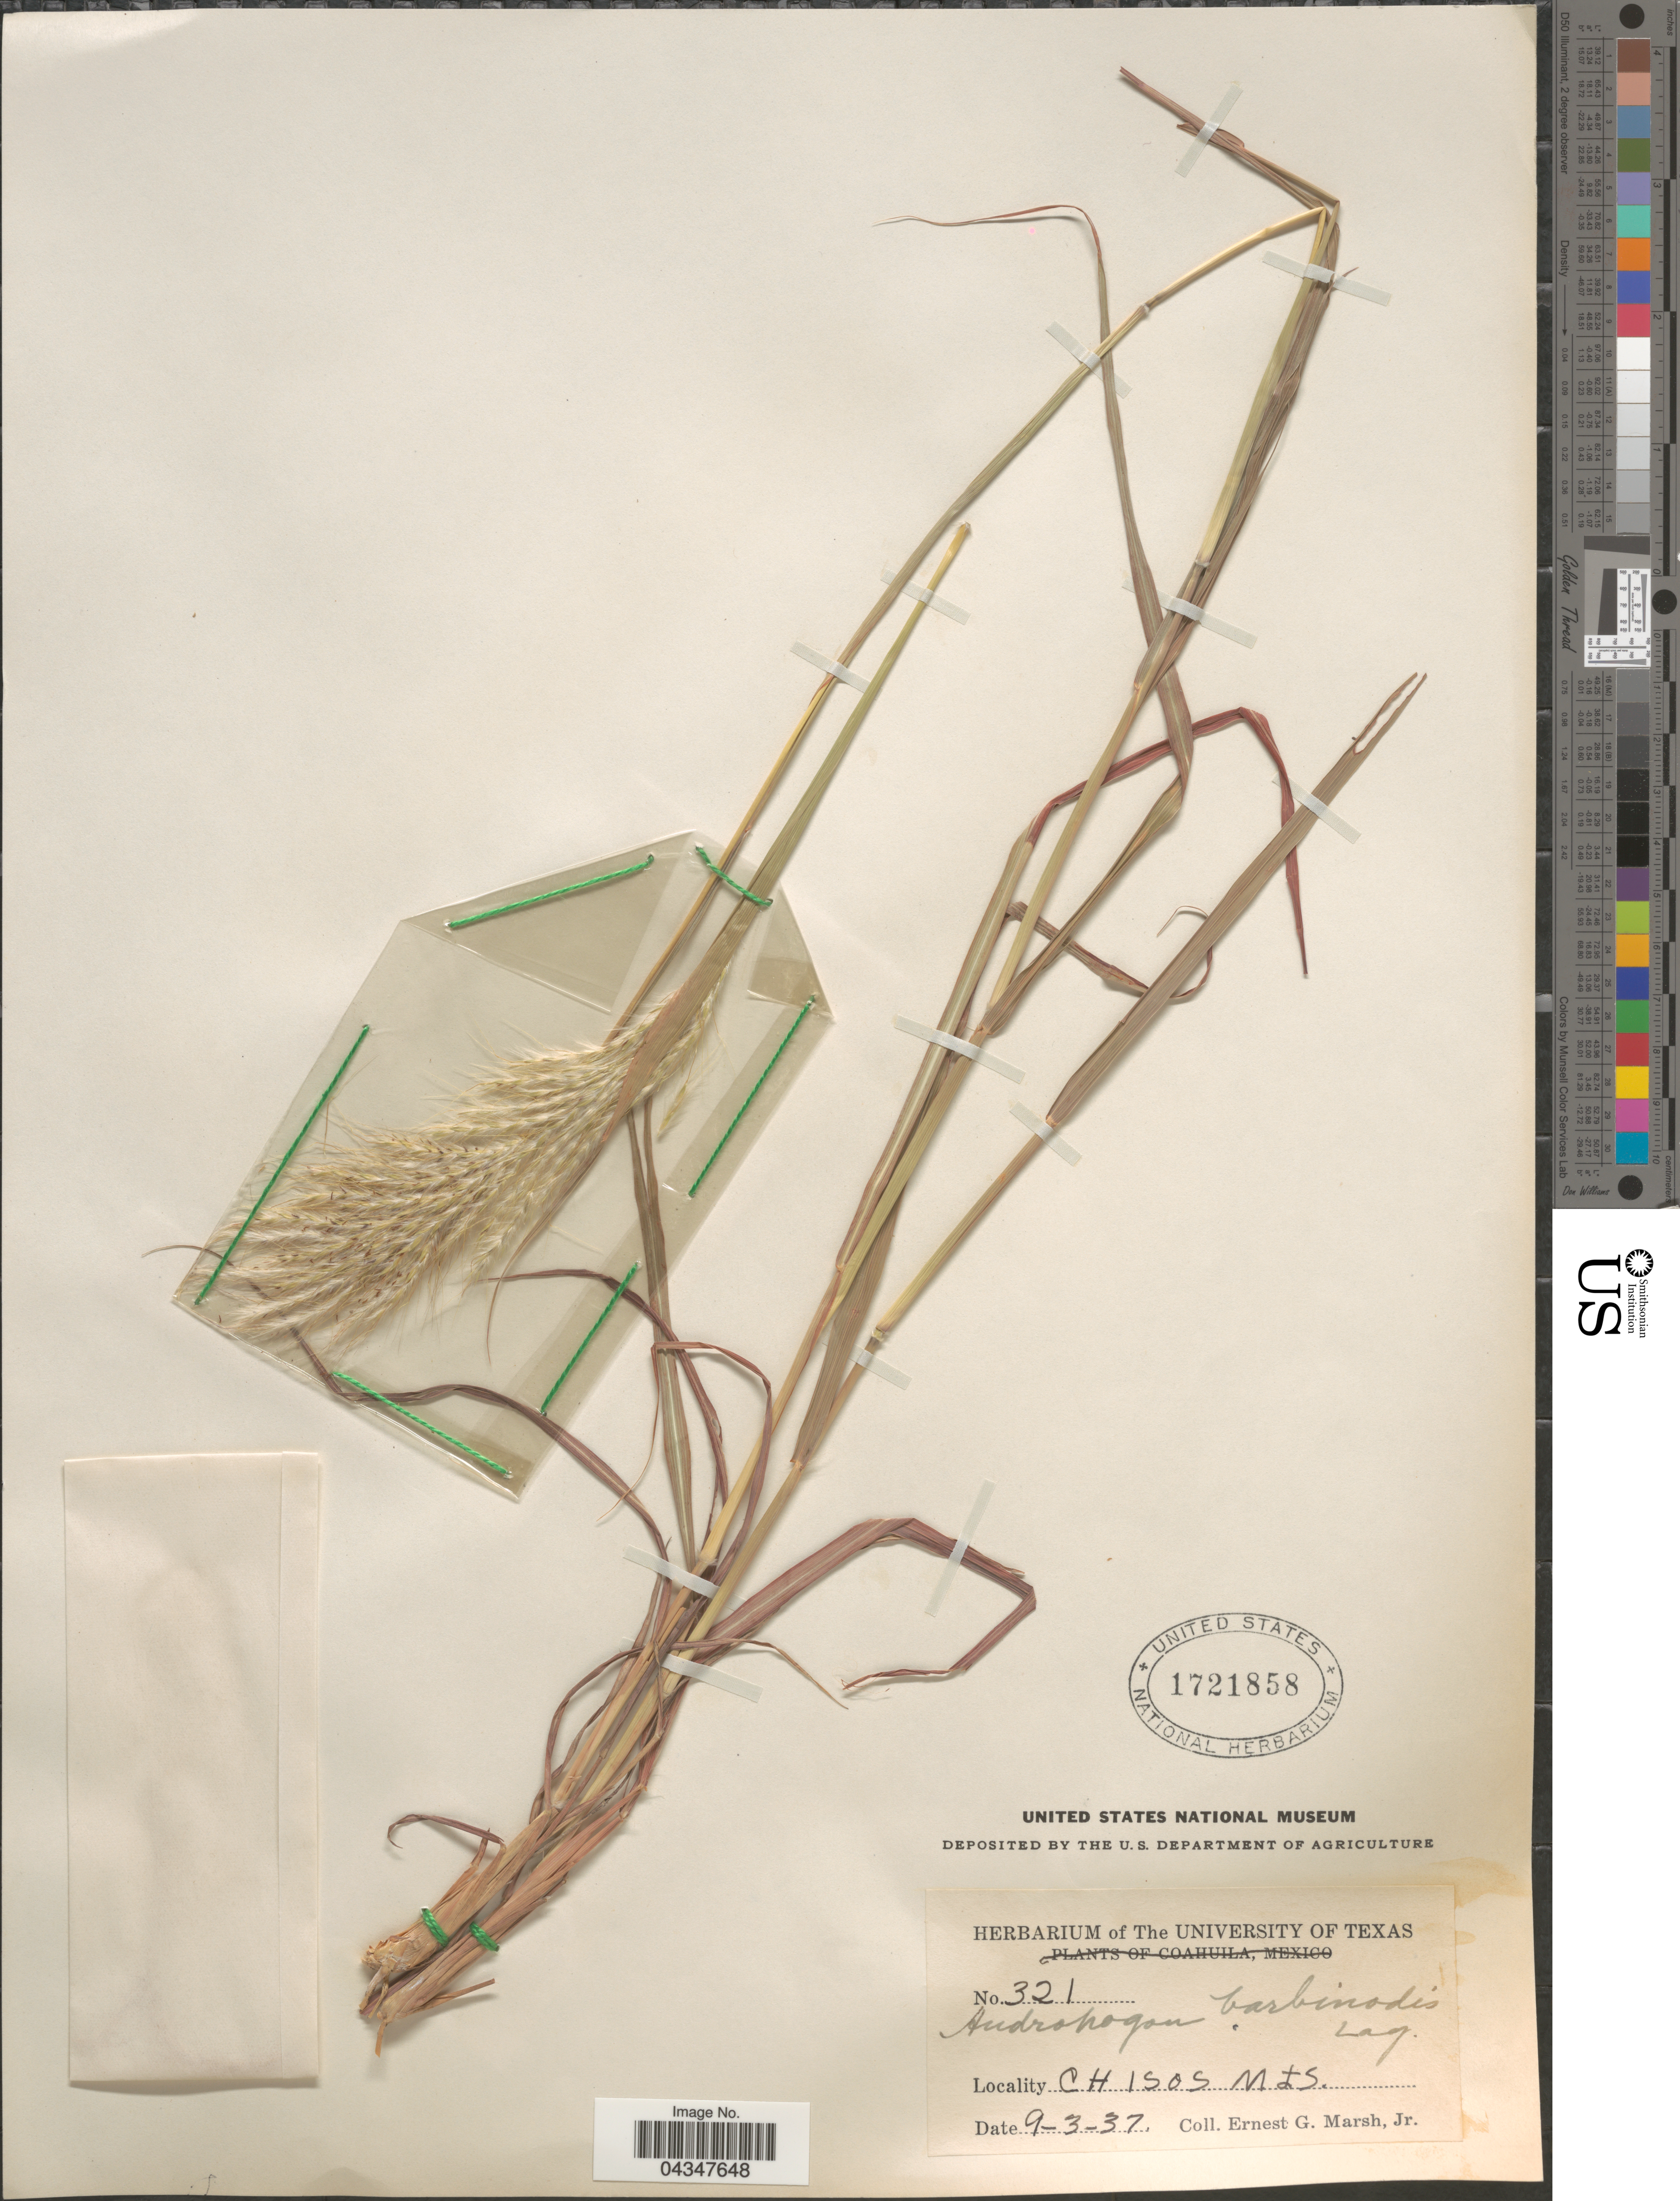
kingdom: Plantae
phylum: Tracheophyta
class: Liliopsida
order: Poales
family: Poaceae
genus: Bothriochloa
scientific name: Bothriochloa barbinodis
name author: (Lag.) Herter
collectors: E. G. Marsh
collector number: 321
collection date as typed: Transcribed d/m/y: 3/9/37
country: United States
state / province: Texas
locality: Chisos Mts.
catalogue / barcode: US 1721858